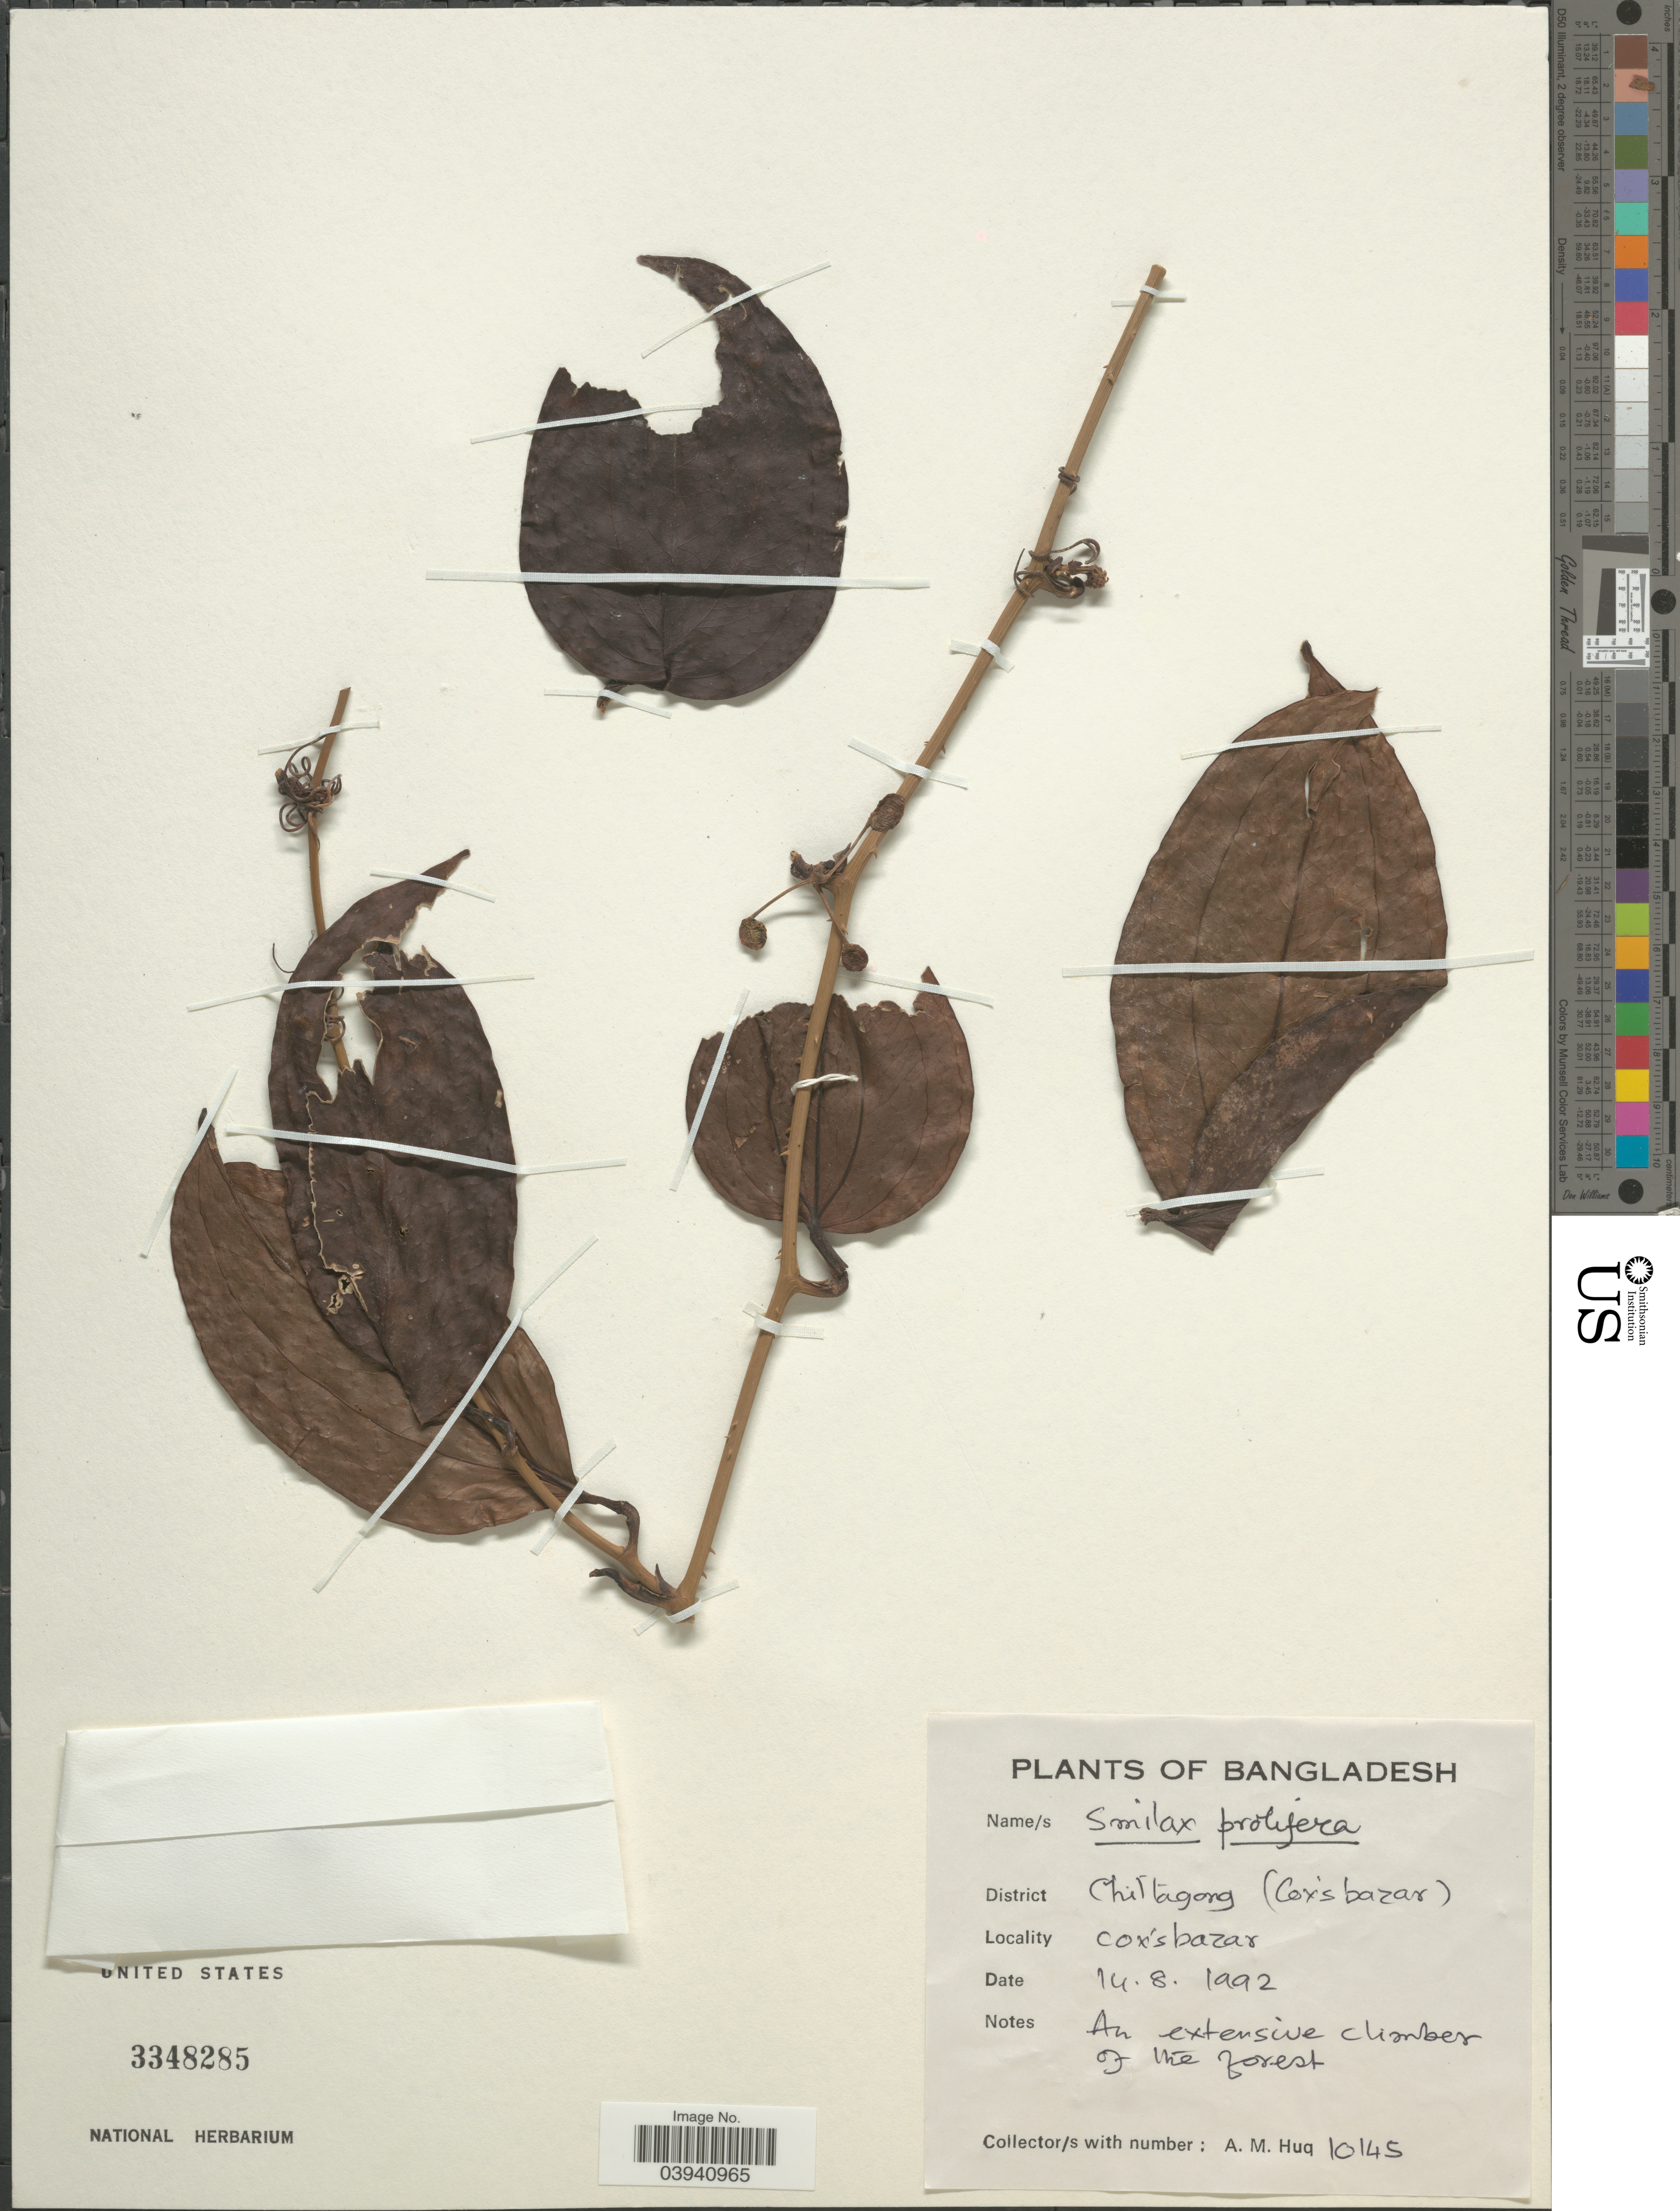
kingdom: Plantae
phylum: Tracheophyta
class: Liliopsida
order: Liliales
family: Smilacaceae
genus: Smilax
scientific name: Smilax prolifera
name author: Roxb.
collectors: A. M. Huq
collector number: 10145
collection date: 1992-08-14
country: Bangladesh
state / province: Chittagong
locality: District Chittagong (Cox's bazar) Cox's bazar.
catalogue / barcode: US 3348285